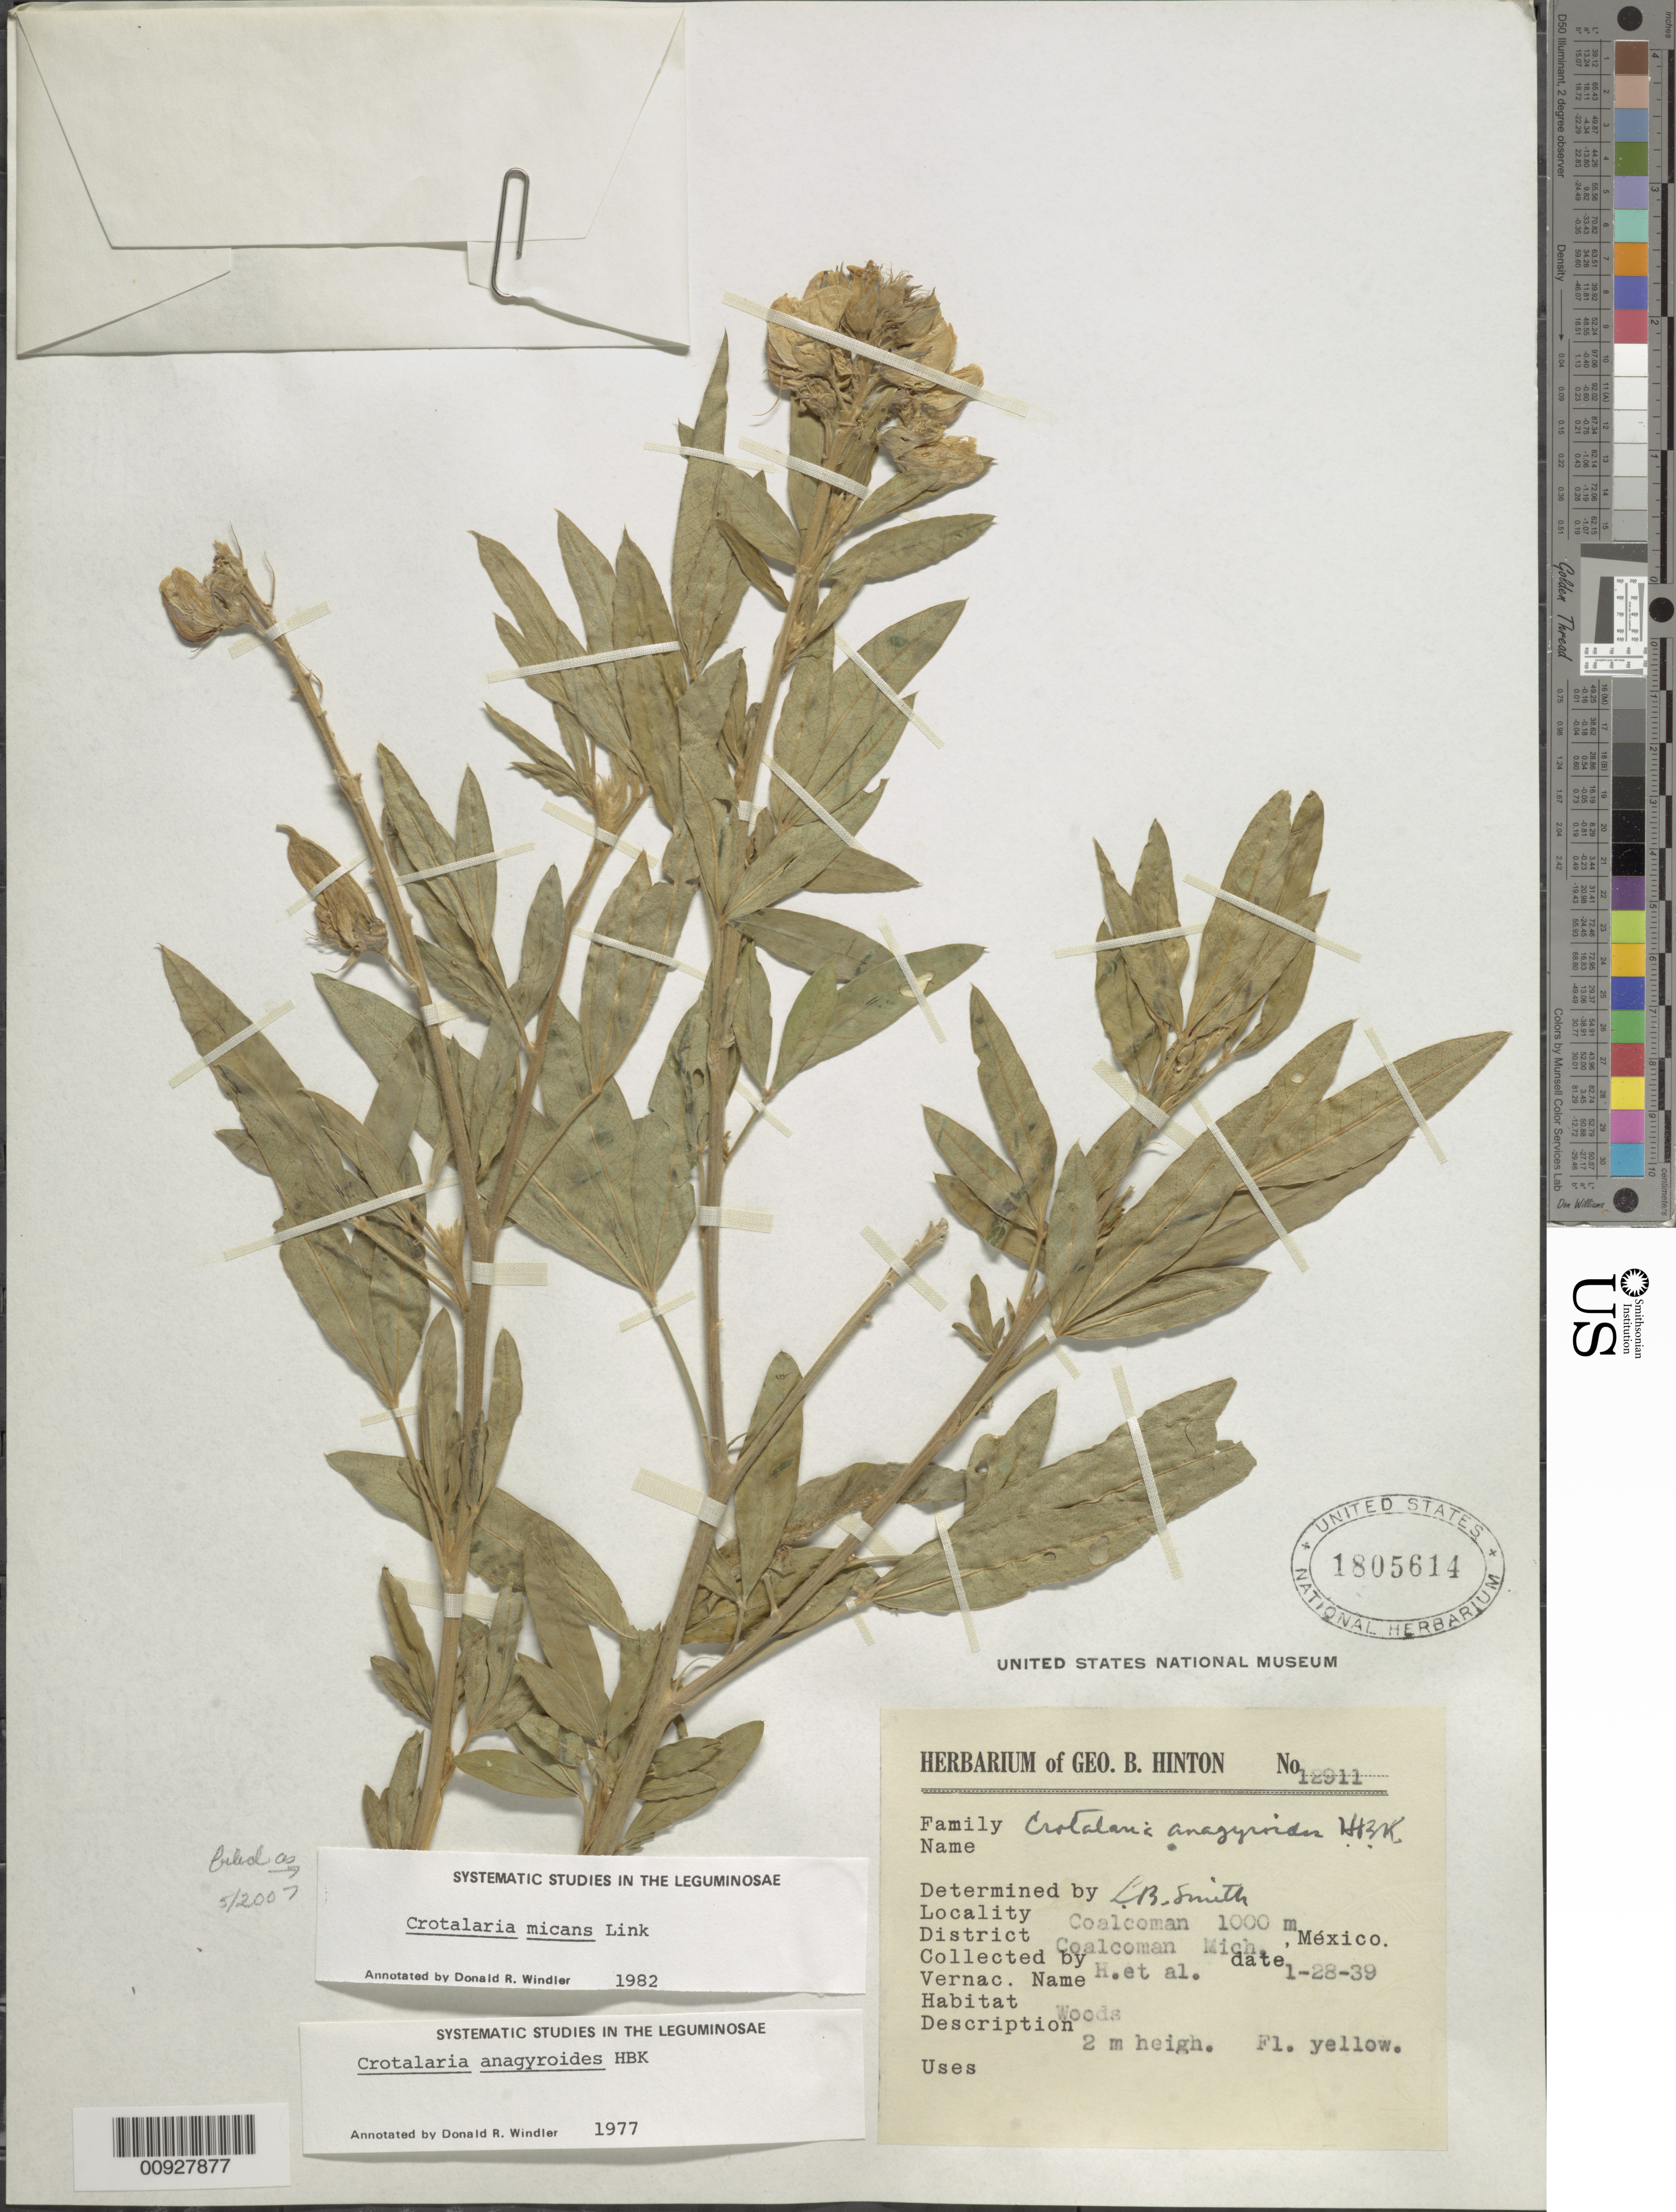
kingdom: Plantae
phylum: Tracheophyta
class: Magnoliopsida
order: Fabales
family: Fabaceae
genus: Crotalaria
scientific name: Crotalaria micans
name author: Link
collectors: G. B. Hinton & et al.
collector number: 12911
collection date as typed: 28 Jan 1939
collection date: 1939-01-28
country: Mexico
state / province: Michoacán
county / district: Coalcomán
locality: Coalcomán, District Coalcomán, Michoacán.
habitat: Woods.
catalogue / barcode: US 1805614